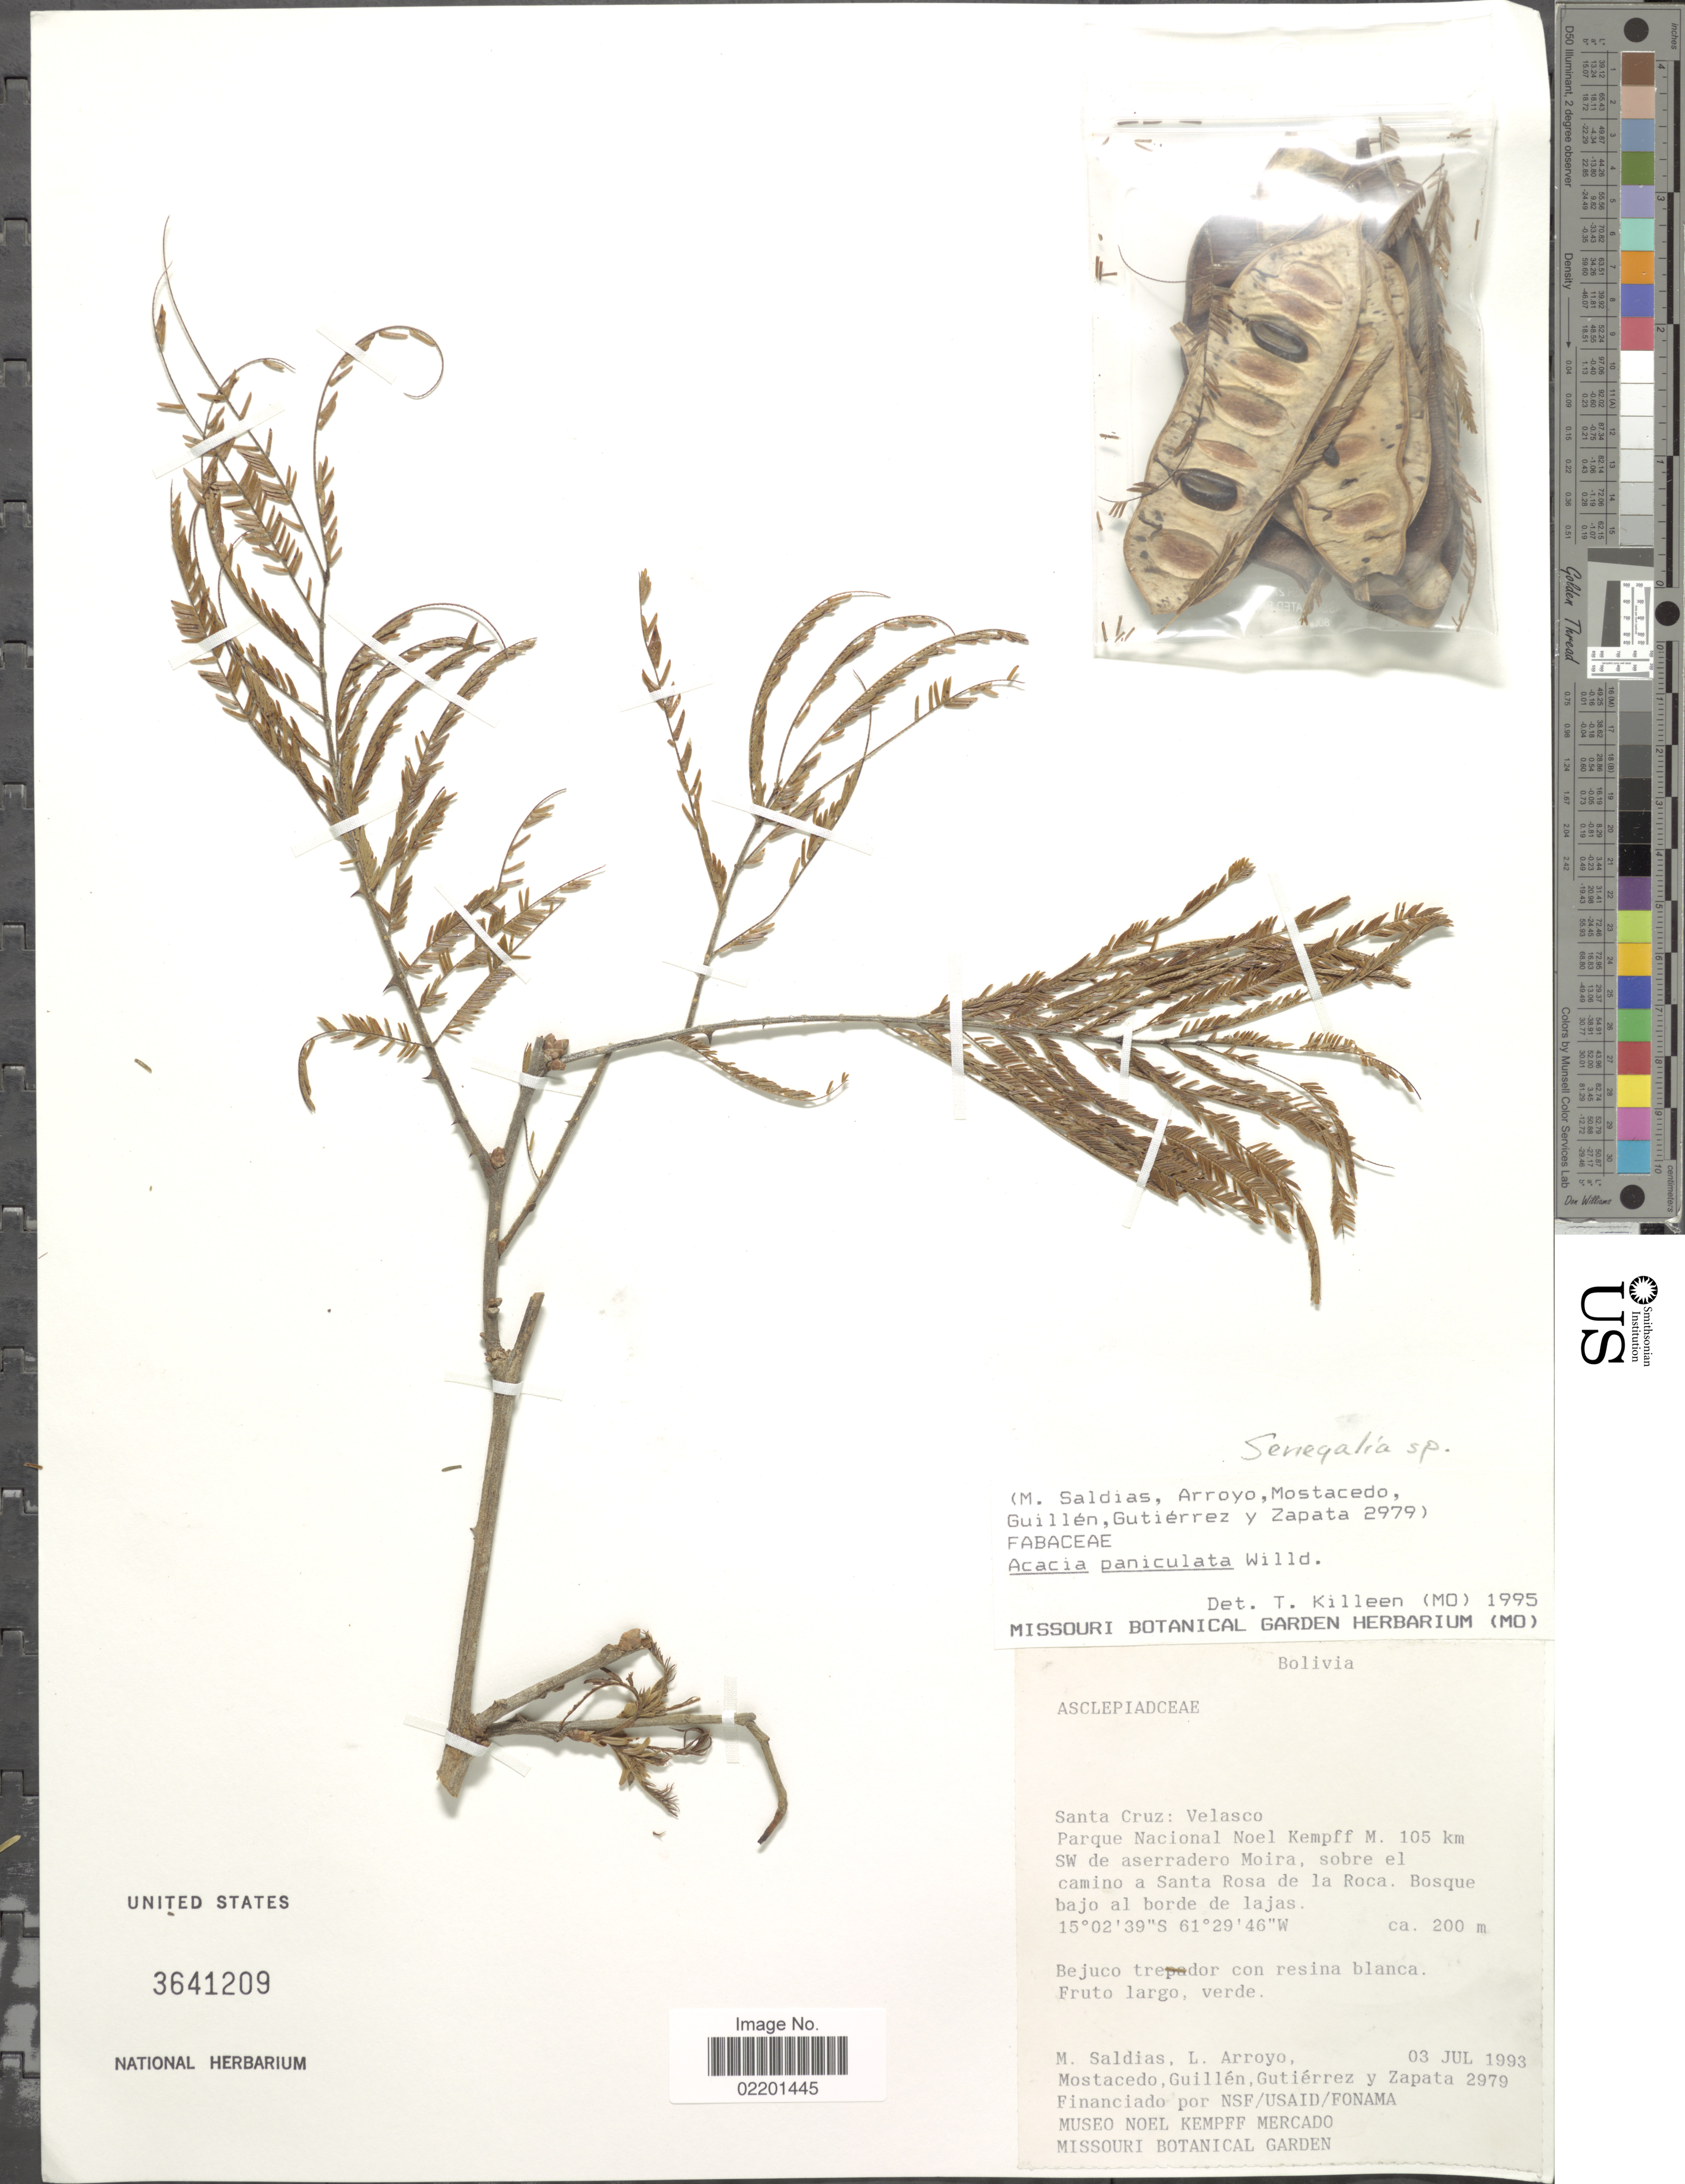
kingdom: Plantae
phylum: Tracheophyta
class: Magnoliopsida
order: Fabales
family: Fabaceae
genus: Senegalia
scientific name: Senegalia sp.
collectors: M. Saldias, L. Arroyo, Mostacedo, --, -- Guillen & et al.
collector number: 2979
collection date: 1993-07-03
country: Bolivia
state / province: Santa Cruz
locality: Santa Cruz: Velasco, Parque Nacional Noel Kempff M.105 km Sw de aserradero Moira, sobre el camino a Santa Rosa de la Roca.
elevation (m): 200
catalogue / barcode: US 3641209